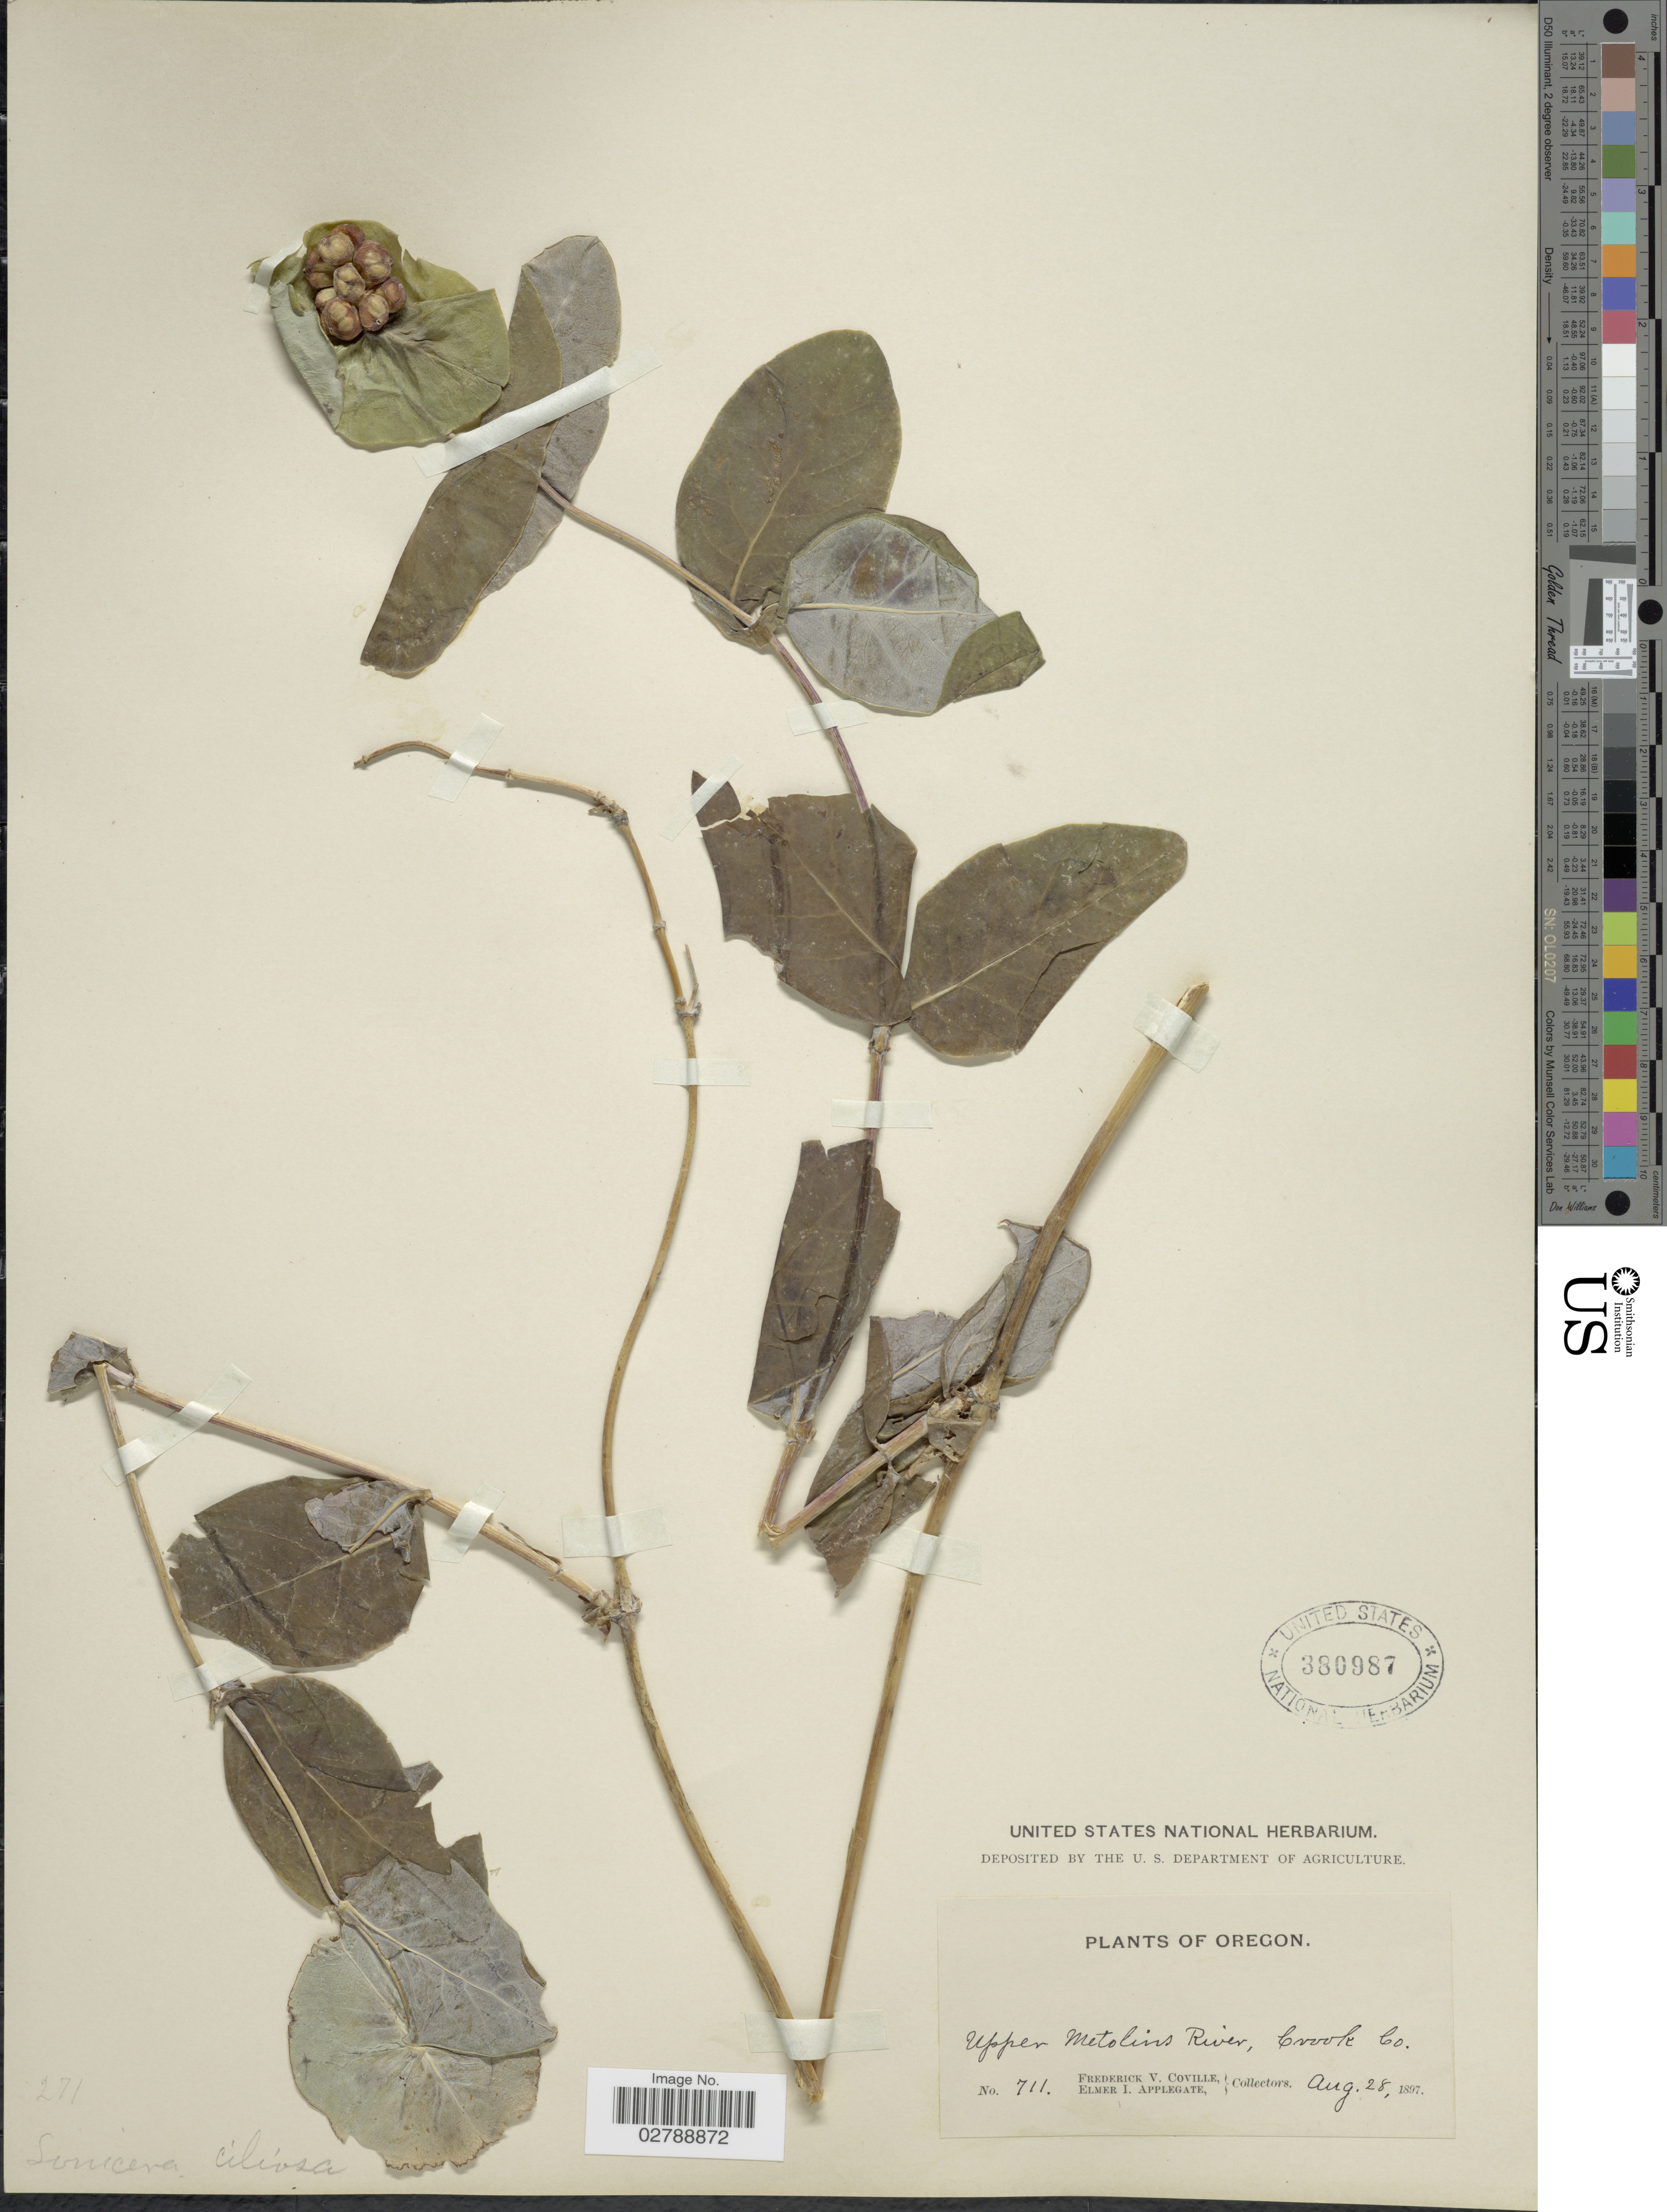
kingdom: Plantae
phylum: Tracheophyta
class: Magnoliopsida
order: Dipsacales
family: Caprifoliaceae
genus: Lonicera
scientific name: Lonicera ciliosa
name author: Poir.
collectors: F. V. Coville & E. I. Applegate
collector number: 711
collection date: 1897-08-28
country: United States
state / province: Oregon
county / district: Crook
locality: Upper Metolins River, Crook Co.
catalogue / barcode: US 380987